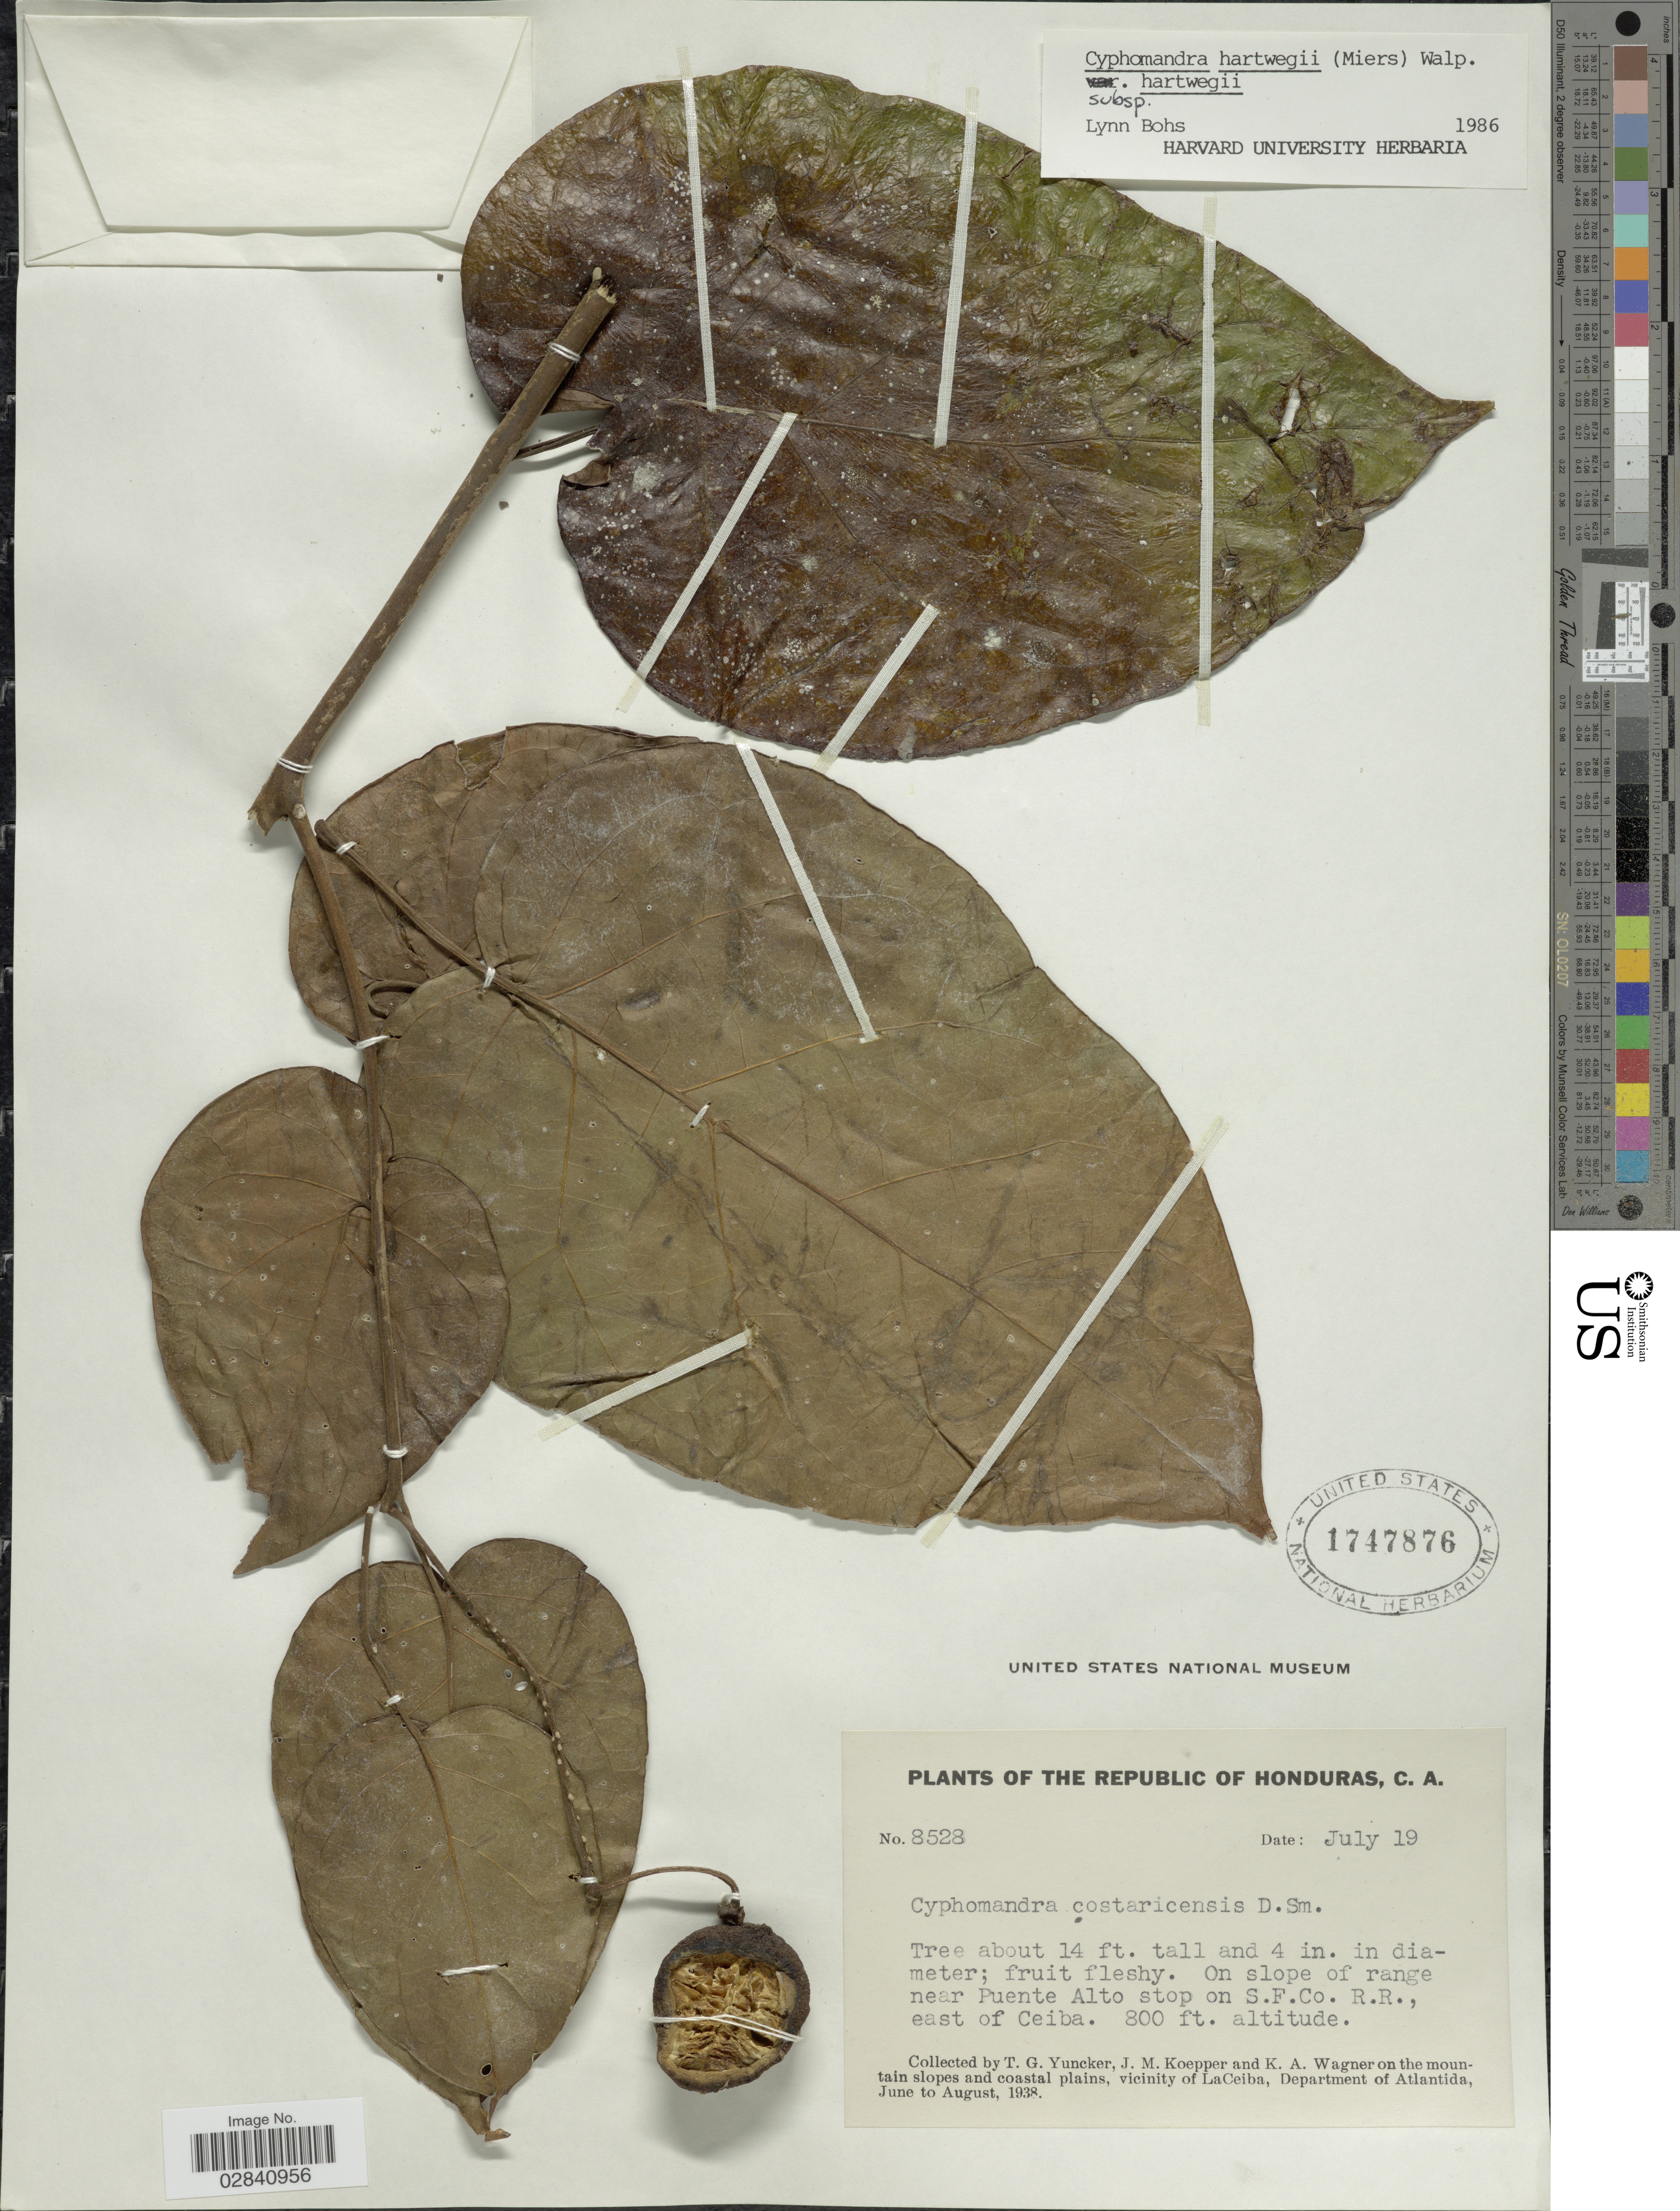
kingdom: Plantae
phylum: Tracheophyta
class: Magnoliopsida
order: Solanales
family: Solanaceae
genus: Cyphomandra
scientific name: Cyphomandra hartwegii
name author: (Miers) Sendtn. ex Walp.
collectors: T. G. Yuncker, J. M. Koepper & K. A. Wagner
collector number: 8528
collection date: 1938-07-19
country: Honduras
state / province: Atlántida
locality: On slopes of range near Puente Alto stop on S.F.Co, R,R.,east of Ceiba. On the mountain slopes and coastal plains, vicinity of LaCeiba, Department of Atlantida.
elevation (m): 244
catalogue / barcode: US 1747876